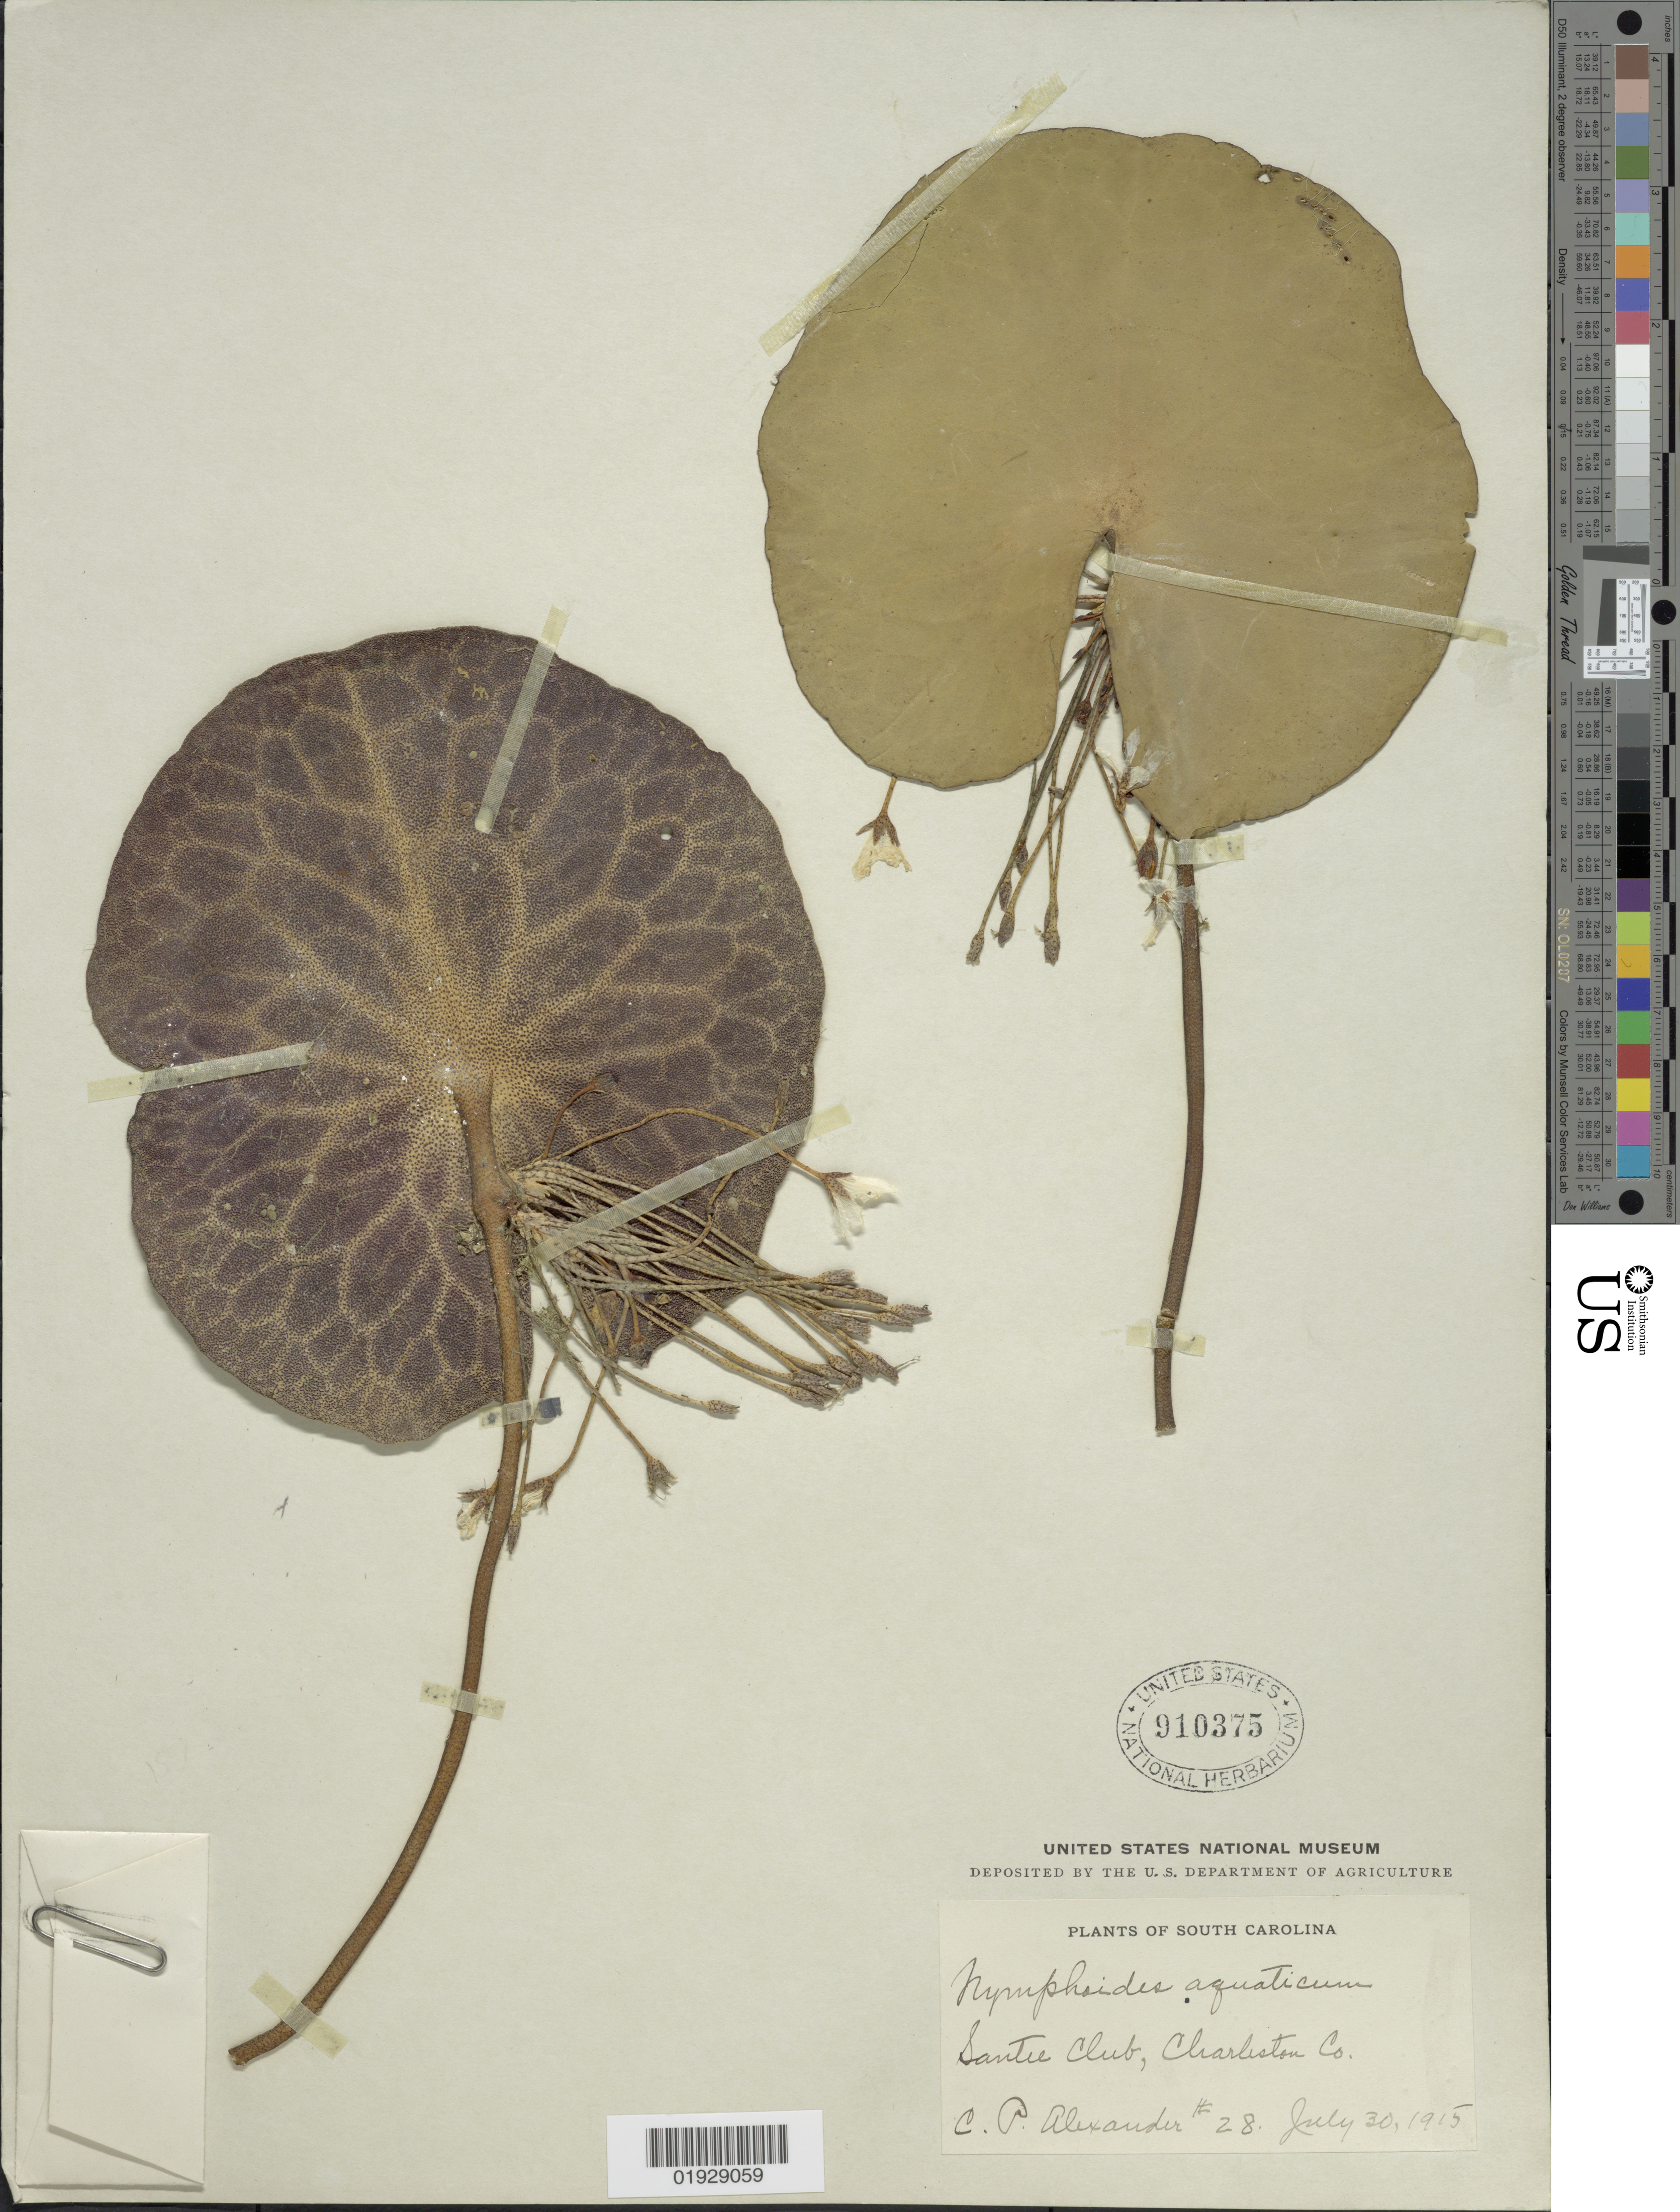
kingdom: Plantae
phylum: Tracheophyta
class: Magnoliopsida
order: Asterales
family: Menyanthaceae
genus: Nymphoides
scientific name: Nymphoides aquatica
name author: (J.F. Gmel.) Kuntze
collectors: C. P. Alexander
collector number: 28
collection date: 1915-07-30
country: United States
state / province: South Carolina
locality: Santee Club, Charleston Co.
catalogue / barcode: US 910375